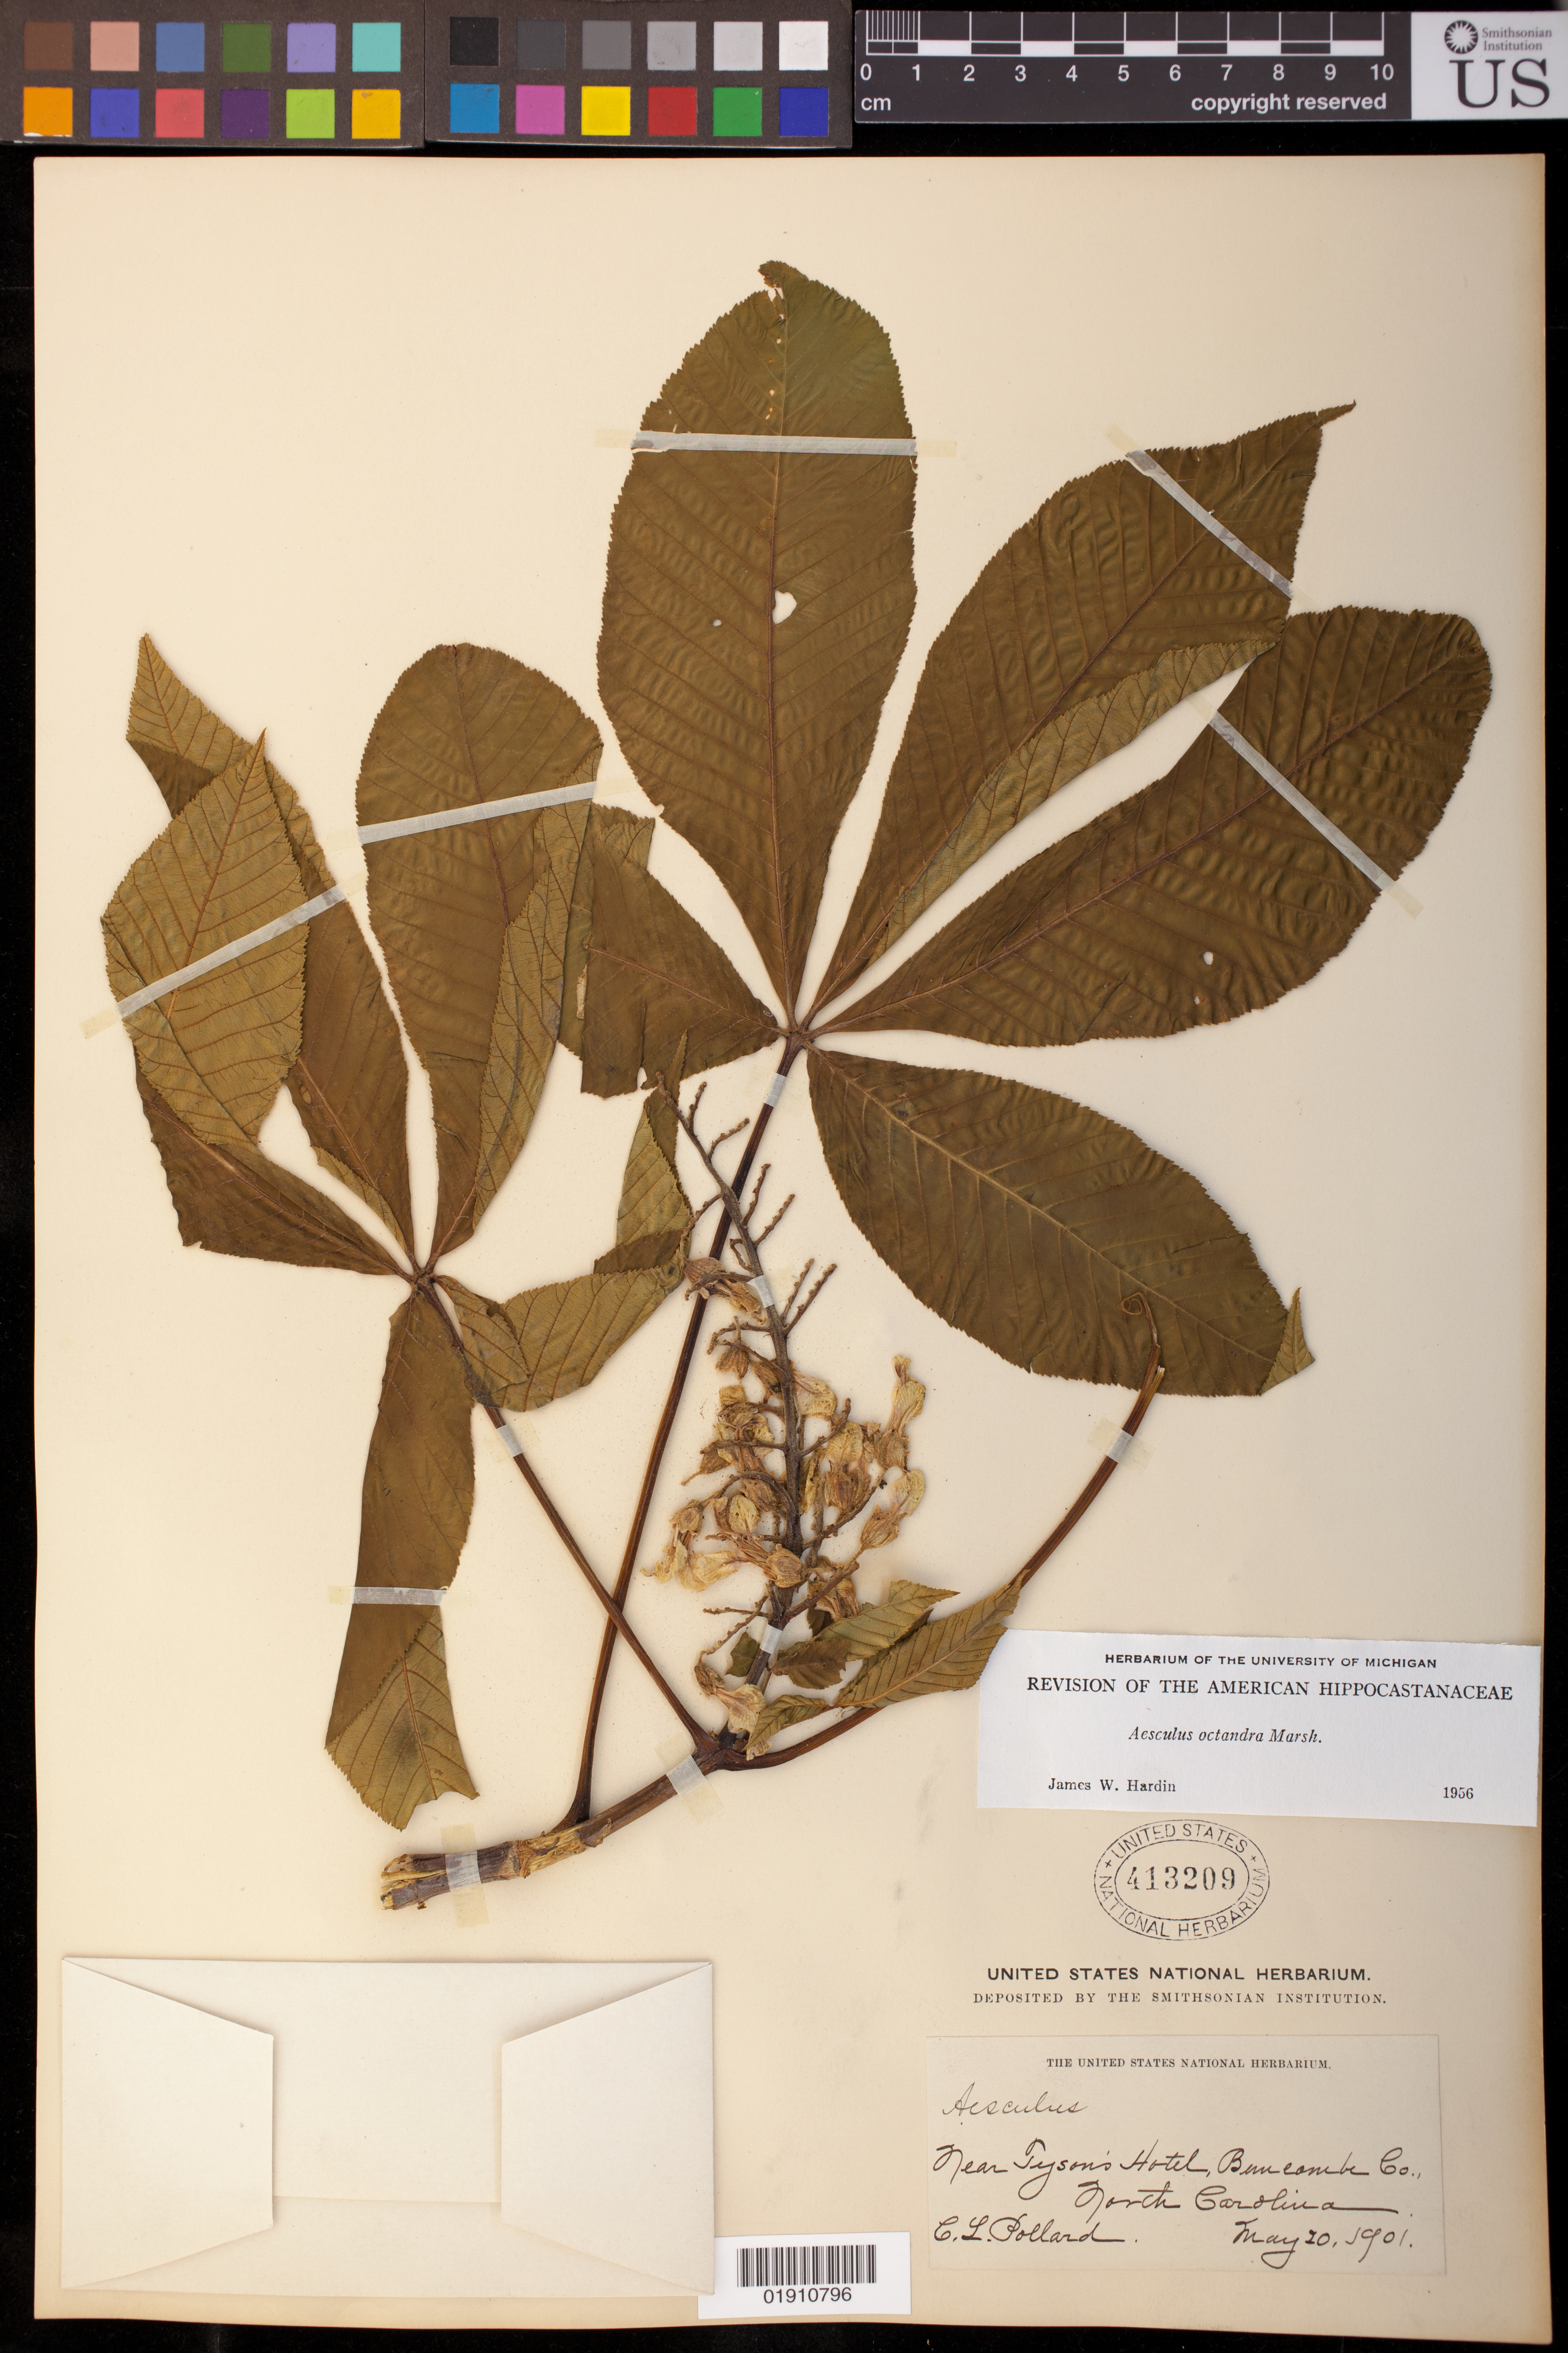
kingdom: Plantae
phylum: Tracheophyta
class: Magnoliopsida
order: Sapindales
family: Sapindaceae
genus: Aesculus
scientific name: Aesculus octandra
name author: Marshall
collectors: C. L. Pollard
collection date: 1901-05-20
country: United States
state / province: North Carolina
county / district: Buncombe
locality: Near Tyson's Hotel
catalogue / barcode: US 413209